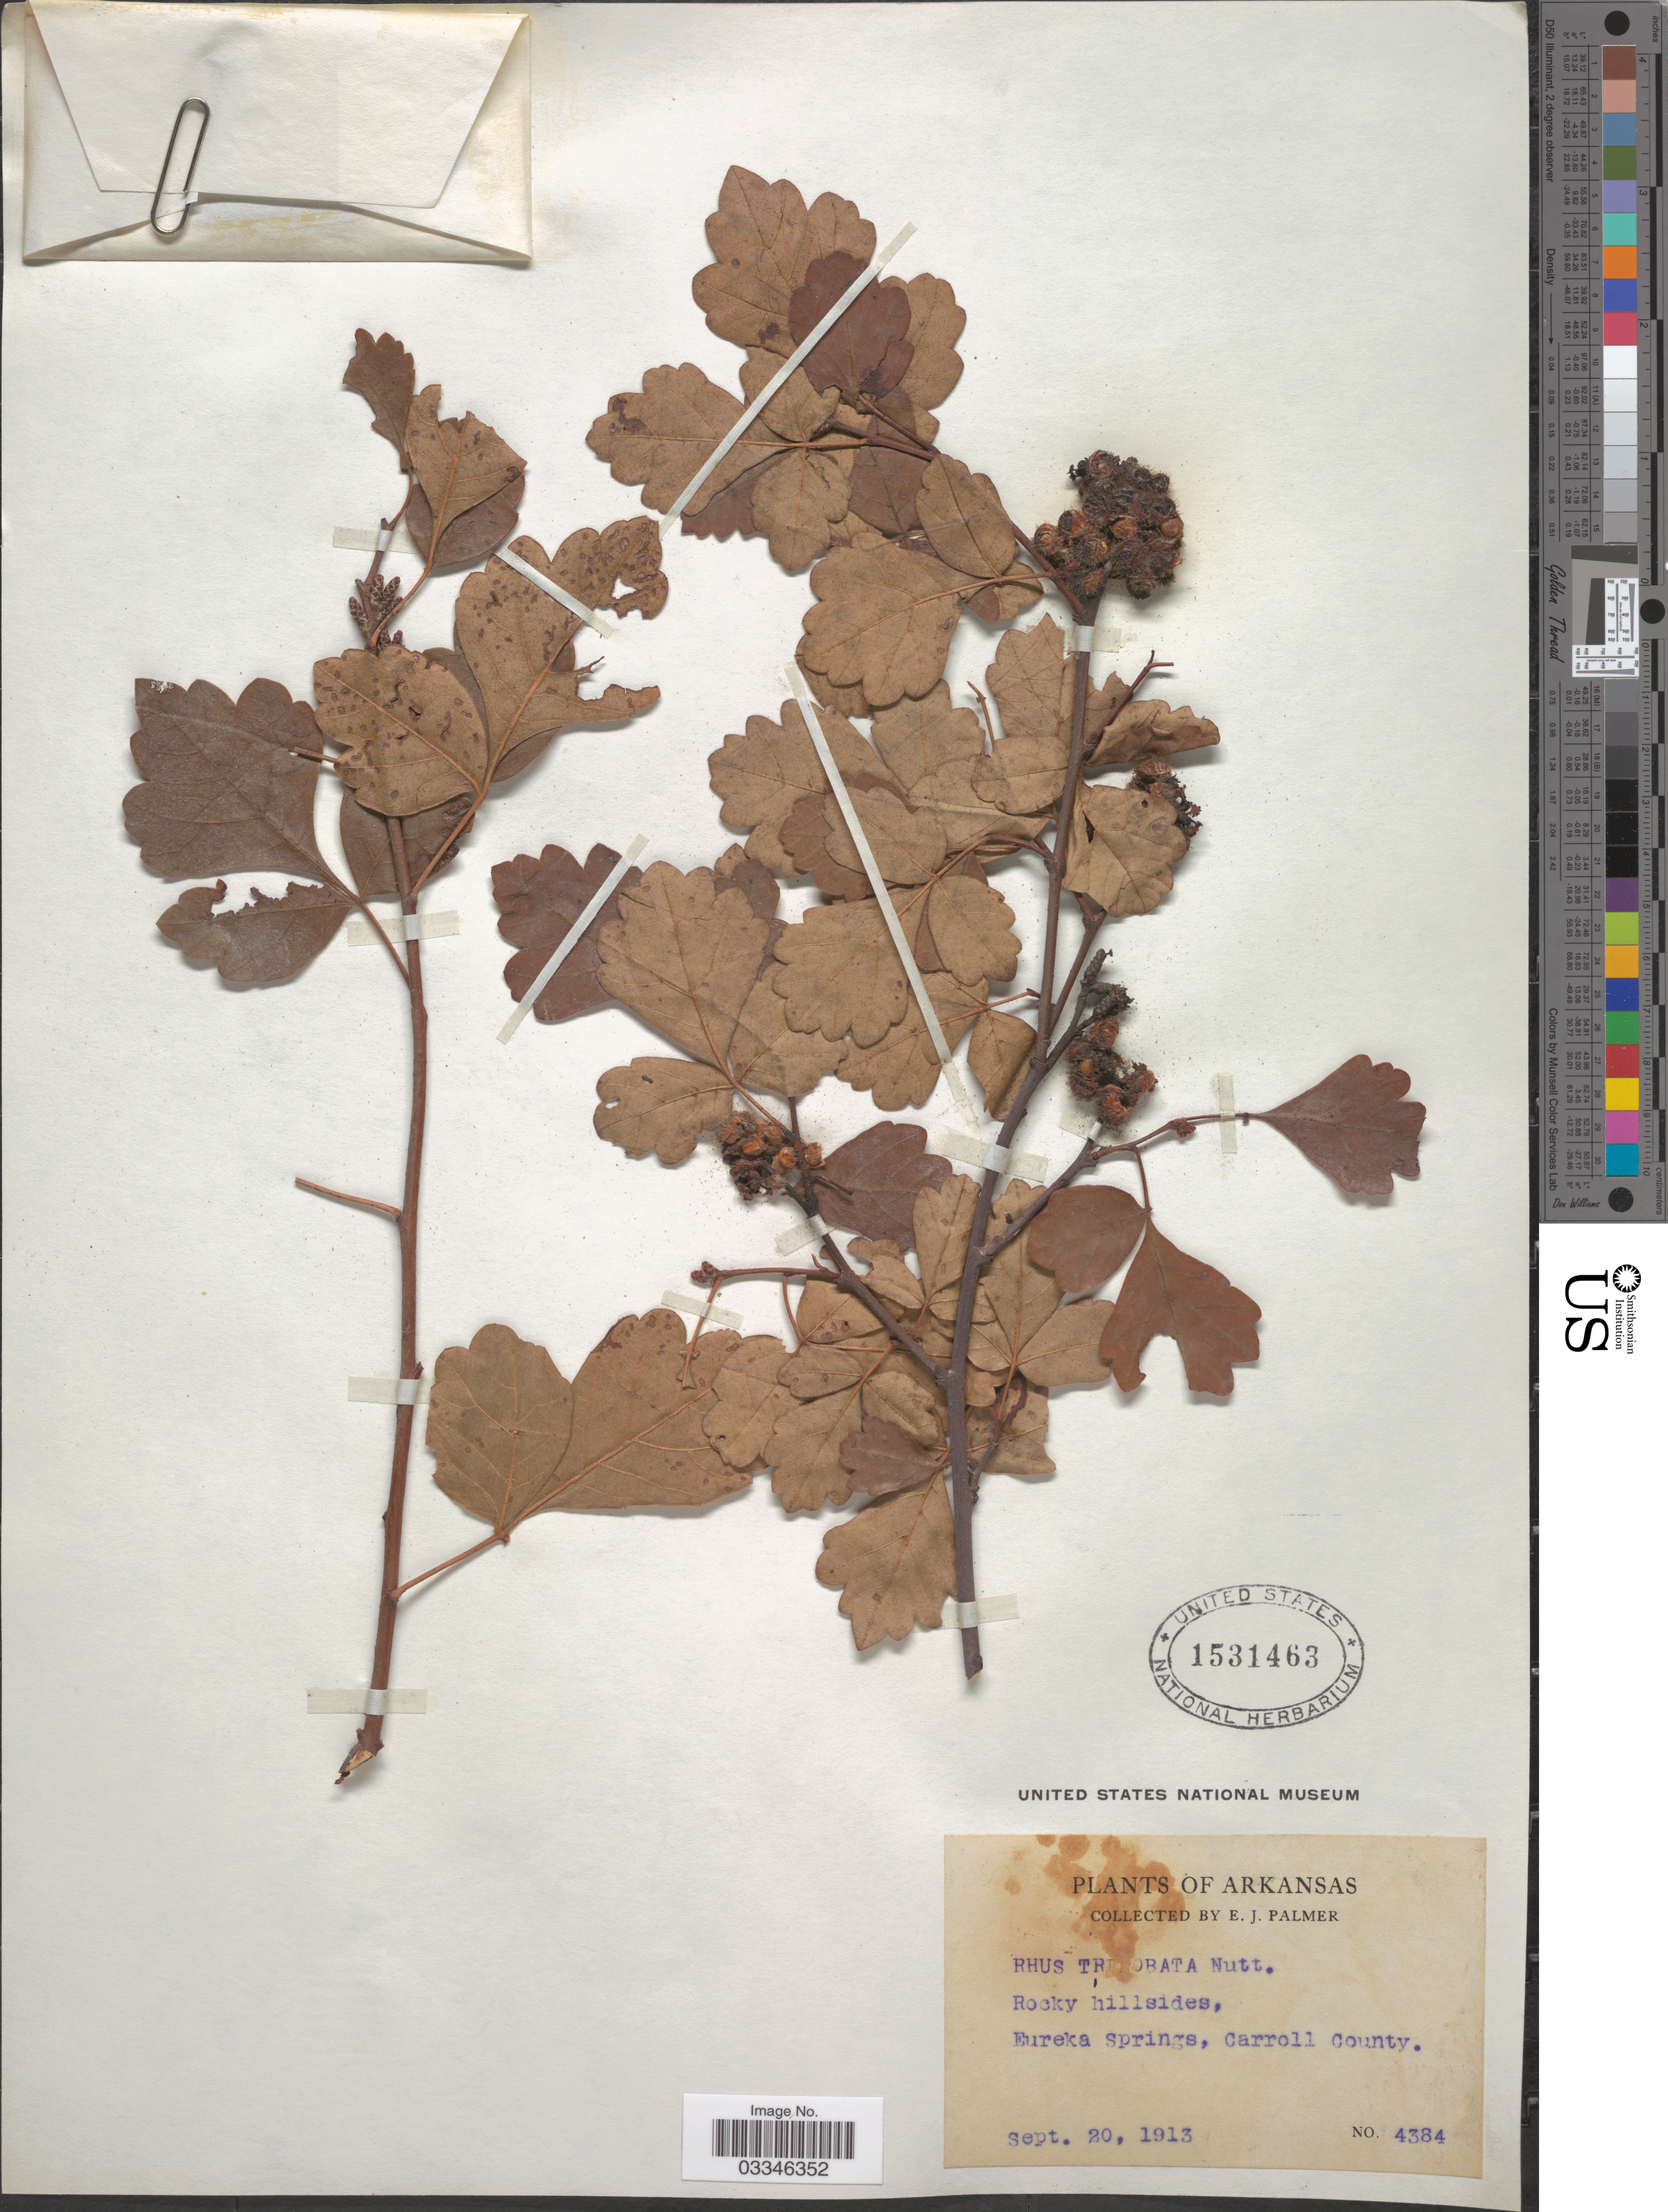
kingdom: Plantae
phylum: Tracheophyta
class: Magnoliopsida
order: Sapindales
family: Anacardiaceae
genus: Rhus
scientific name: Rhus trilobata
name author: Nutt.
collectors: E. J. Palmer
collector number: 4384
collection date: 1913-09-20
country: United States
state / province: Arkansas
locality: Rocky hillsides, Eureka Springs, Carroll County.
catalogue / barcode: US 1531463